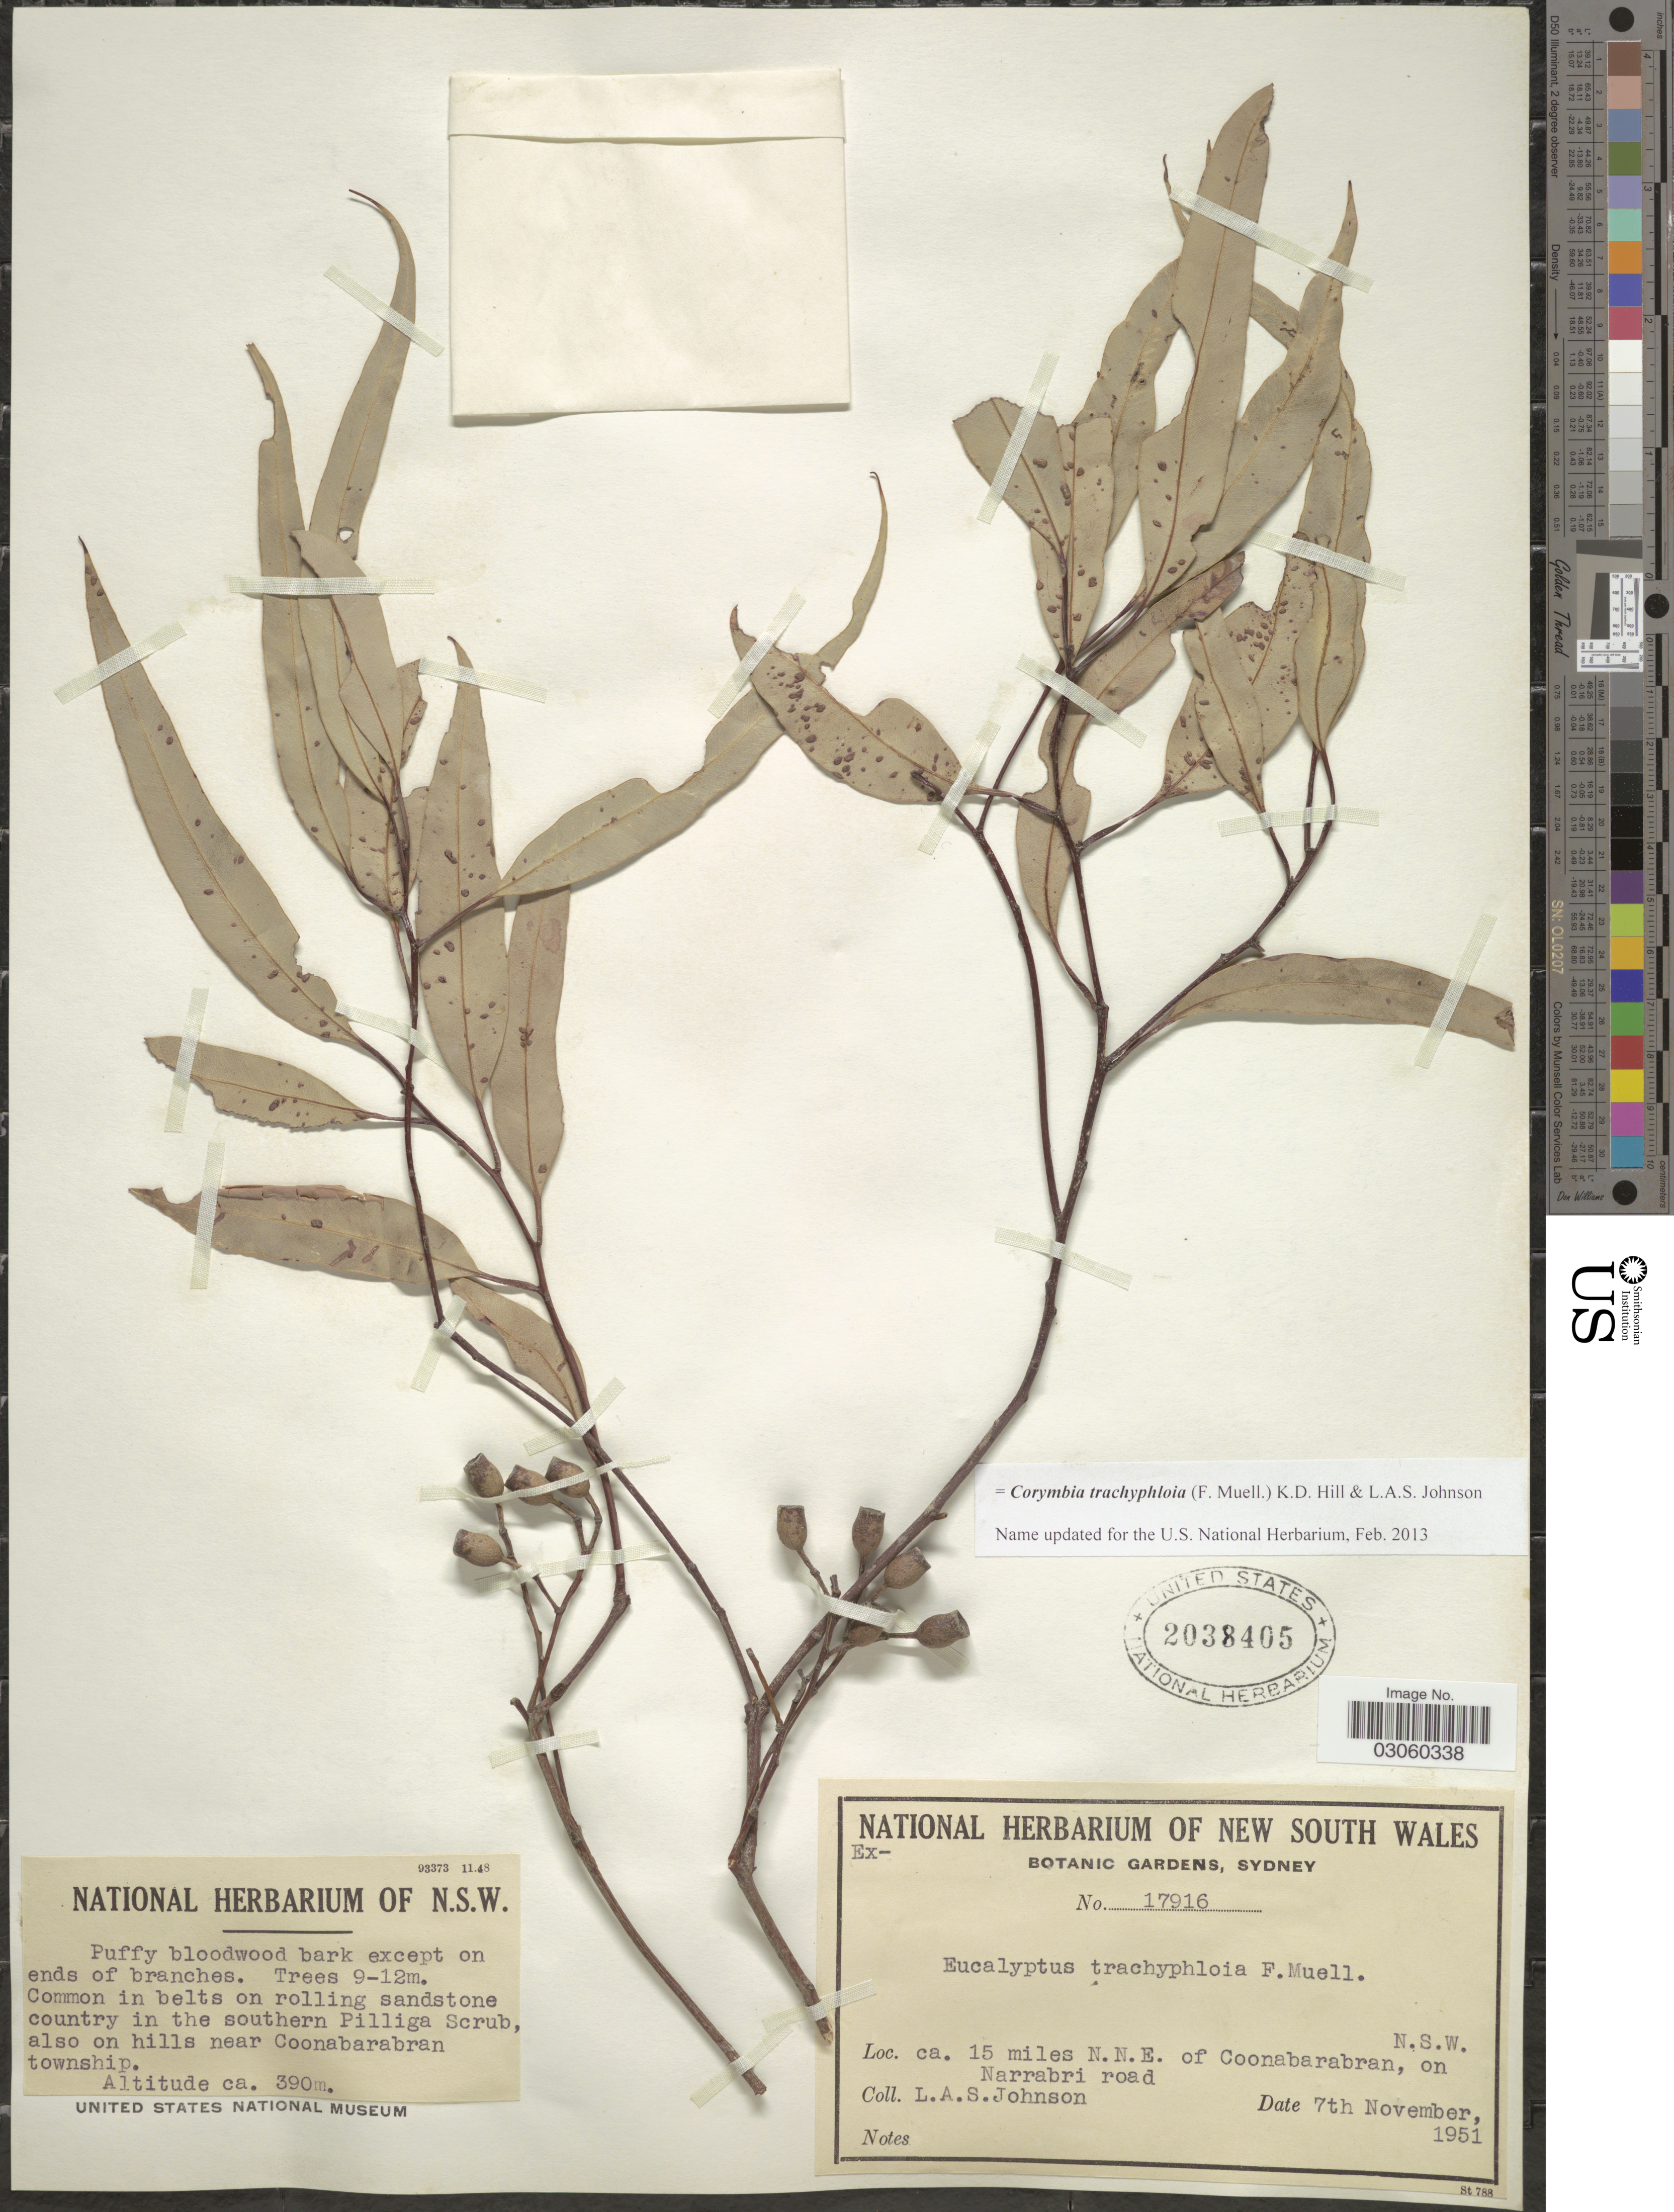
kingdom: Plantae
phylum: Tracheophyta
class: Magnoliopsida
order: Myrtales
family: Myrtaceae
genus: Corymbia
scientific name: Corymbia trachyphloia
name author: (F. Muell.) K.D. Hill & L.A.S. Johnson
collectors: L. A. S. Johnson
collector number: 17916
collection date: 1951-11-07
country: Australia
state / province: New South Wales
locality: Ca. 15 miles N.N.E. of Coonabarabran, on Narrabri road. N.S.W.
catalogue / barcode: US 2038405